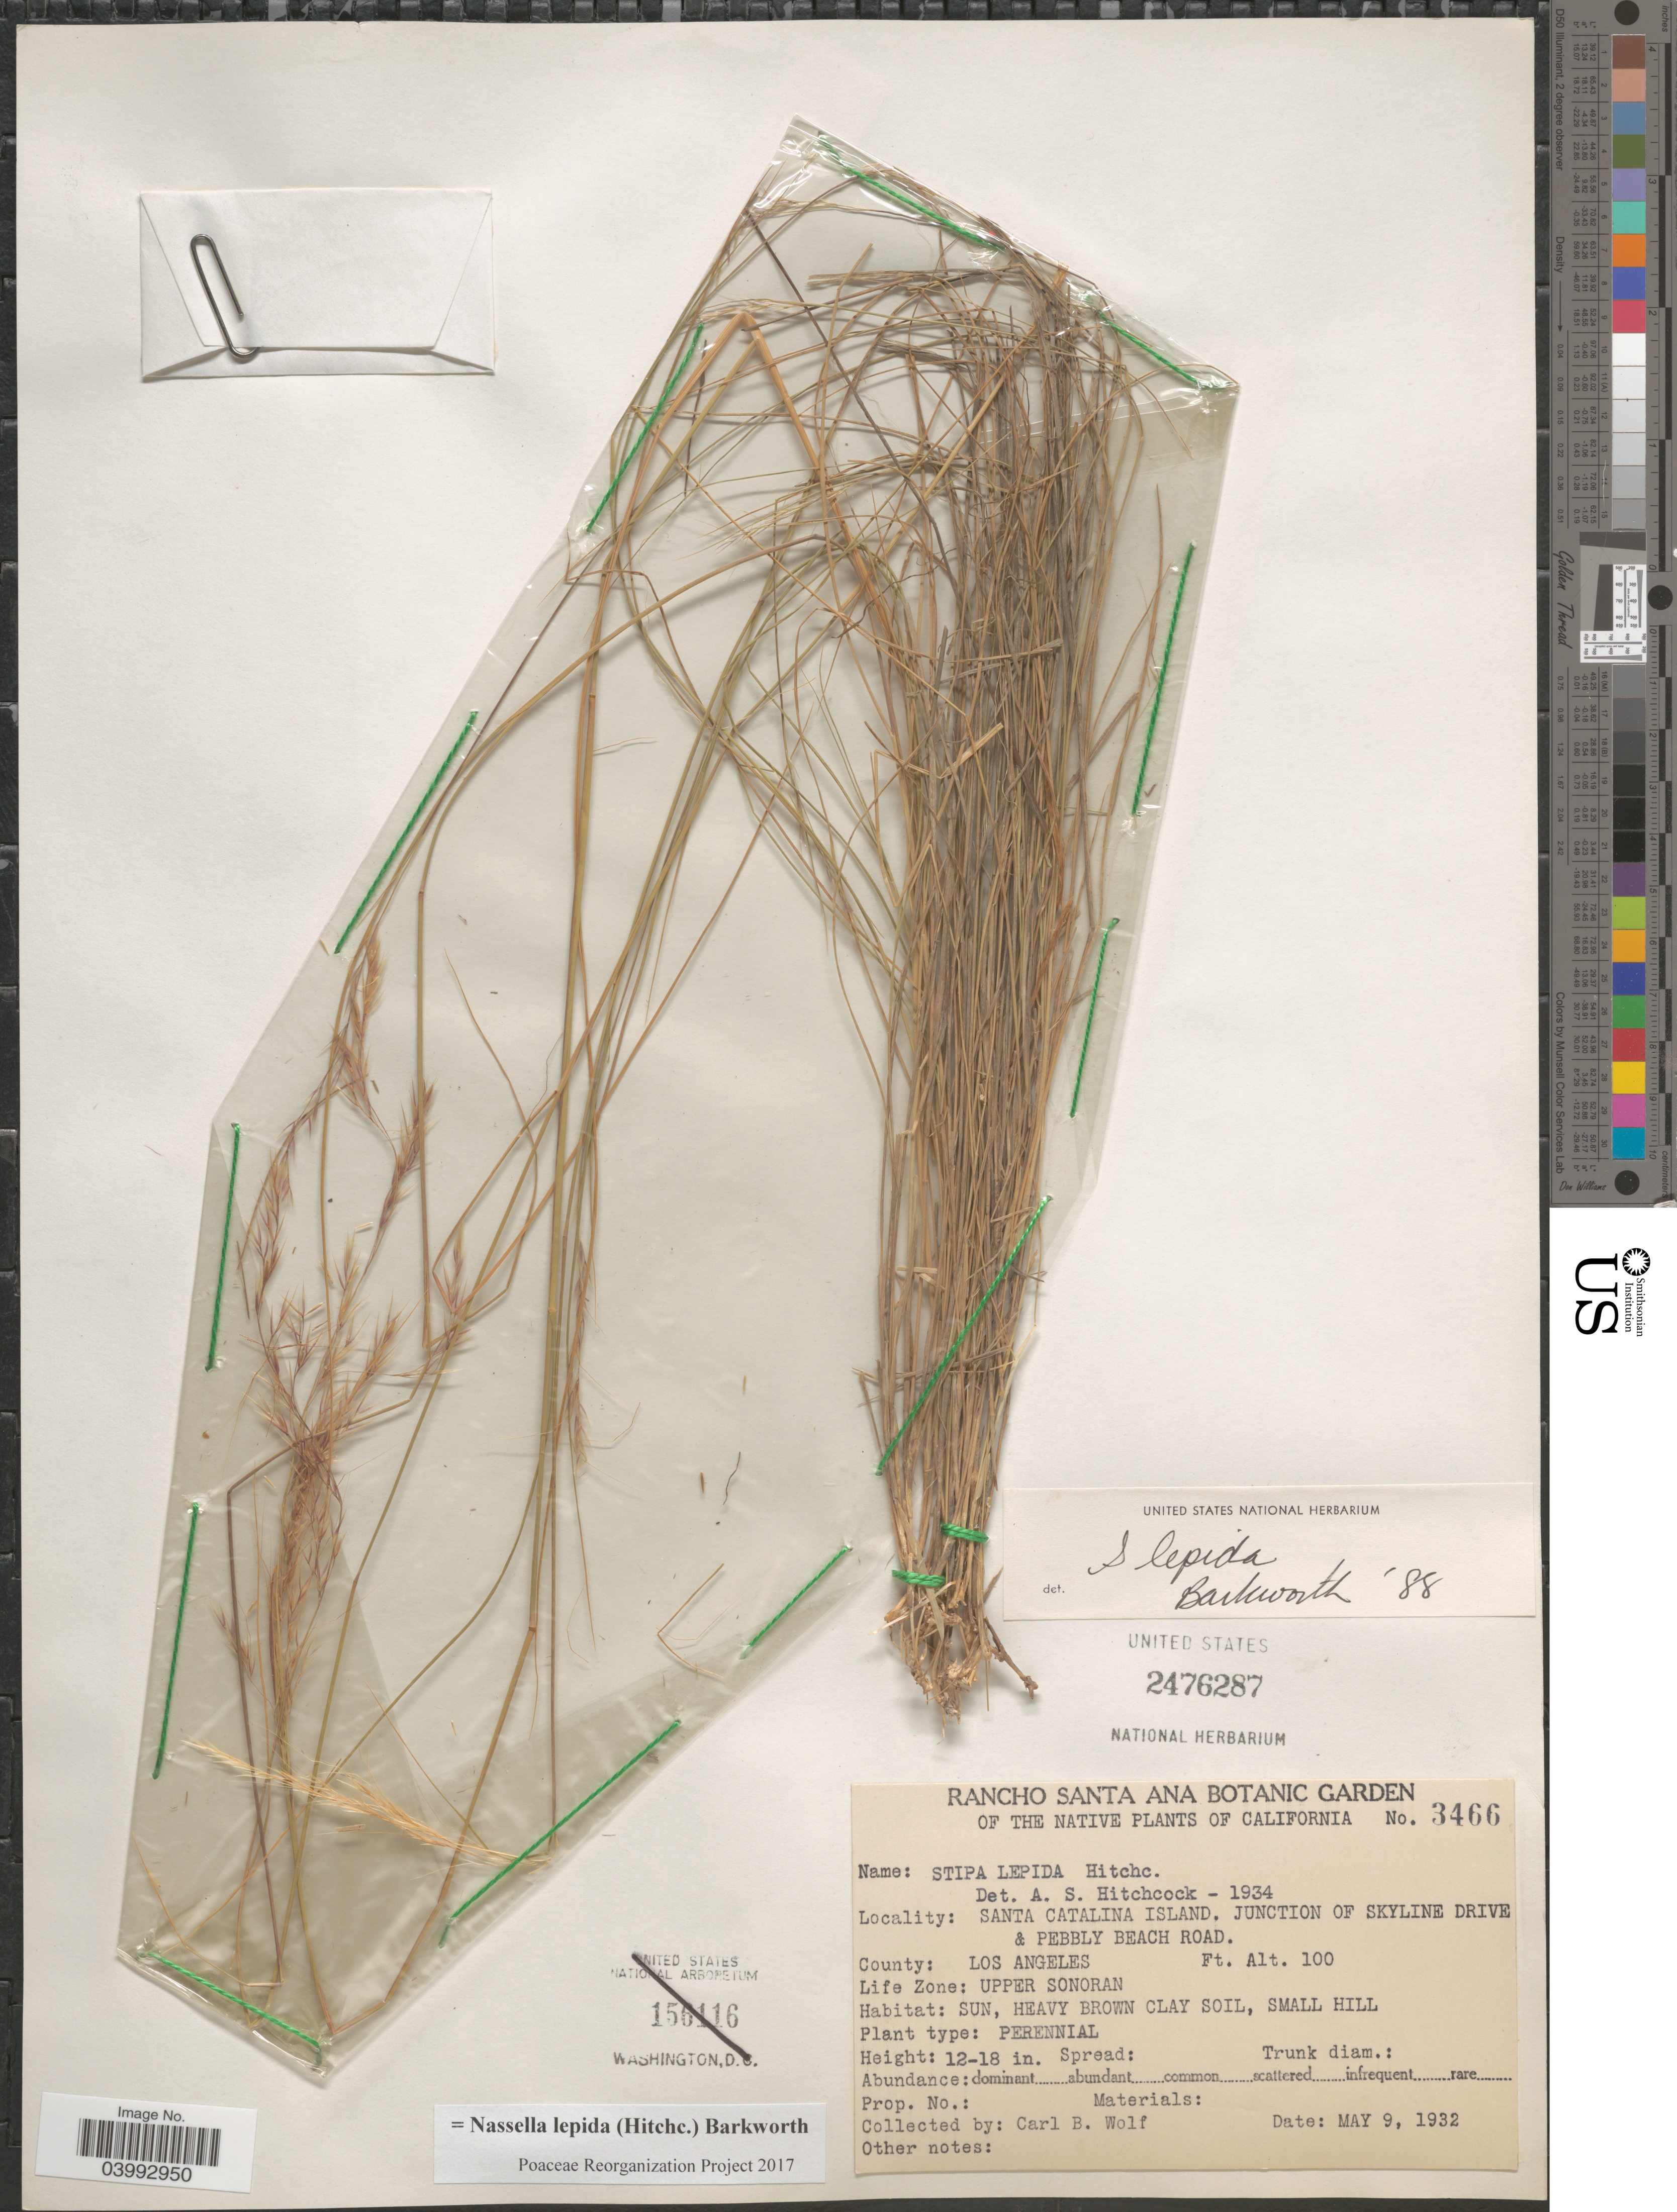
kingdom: Plantae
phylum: Tracheophyta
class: Liliopsida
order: Poales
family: Poaceae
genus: Nassella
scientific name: Nassella lepida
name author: (Hitchc.) Barkworth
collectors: C. B. Wolf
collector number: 3466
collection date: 1932-05-09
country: United States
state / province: California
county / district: Los Angeles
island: Santa Catalina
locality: Santa Catalina Island. Junction of Skyline Drive & Pebbly Beach Road. County: Los Angeles. Life Zone: Upper Sonoran.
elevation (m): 30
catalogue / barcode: US 2476287